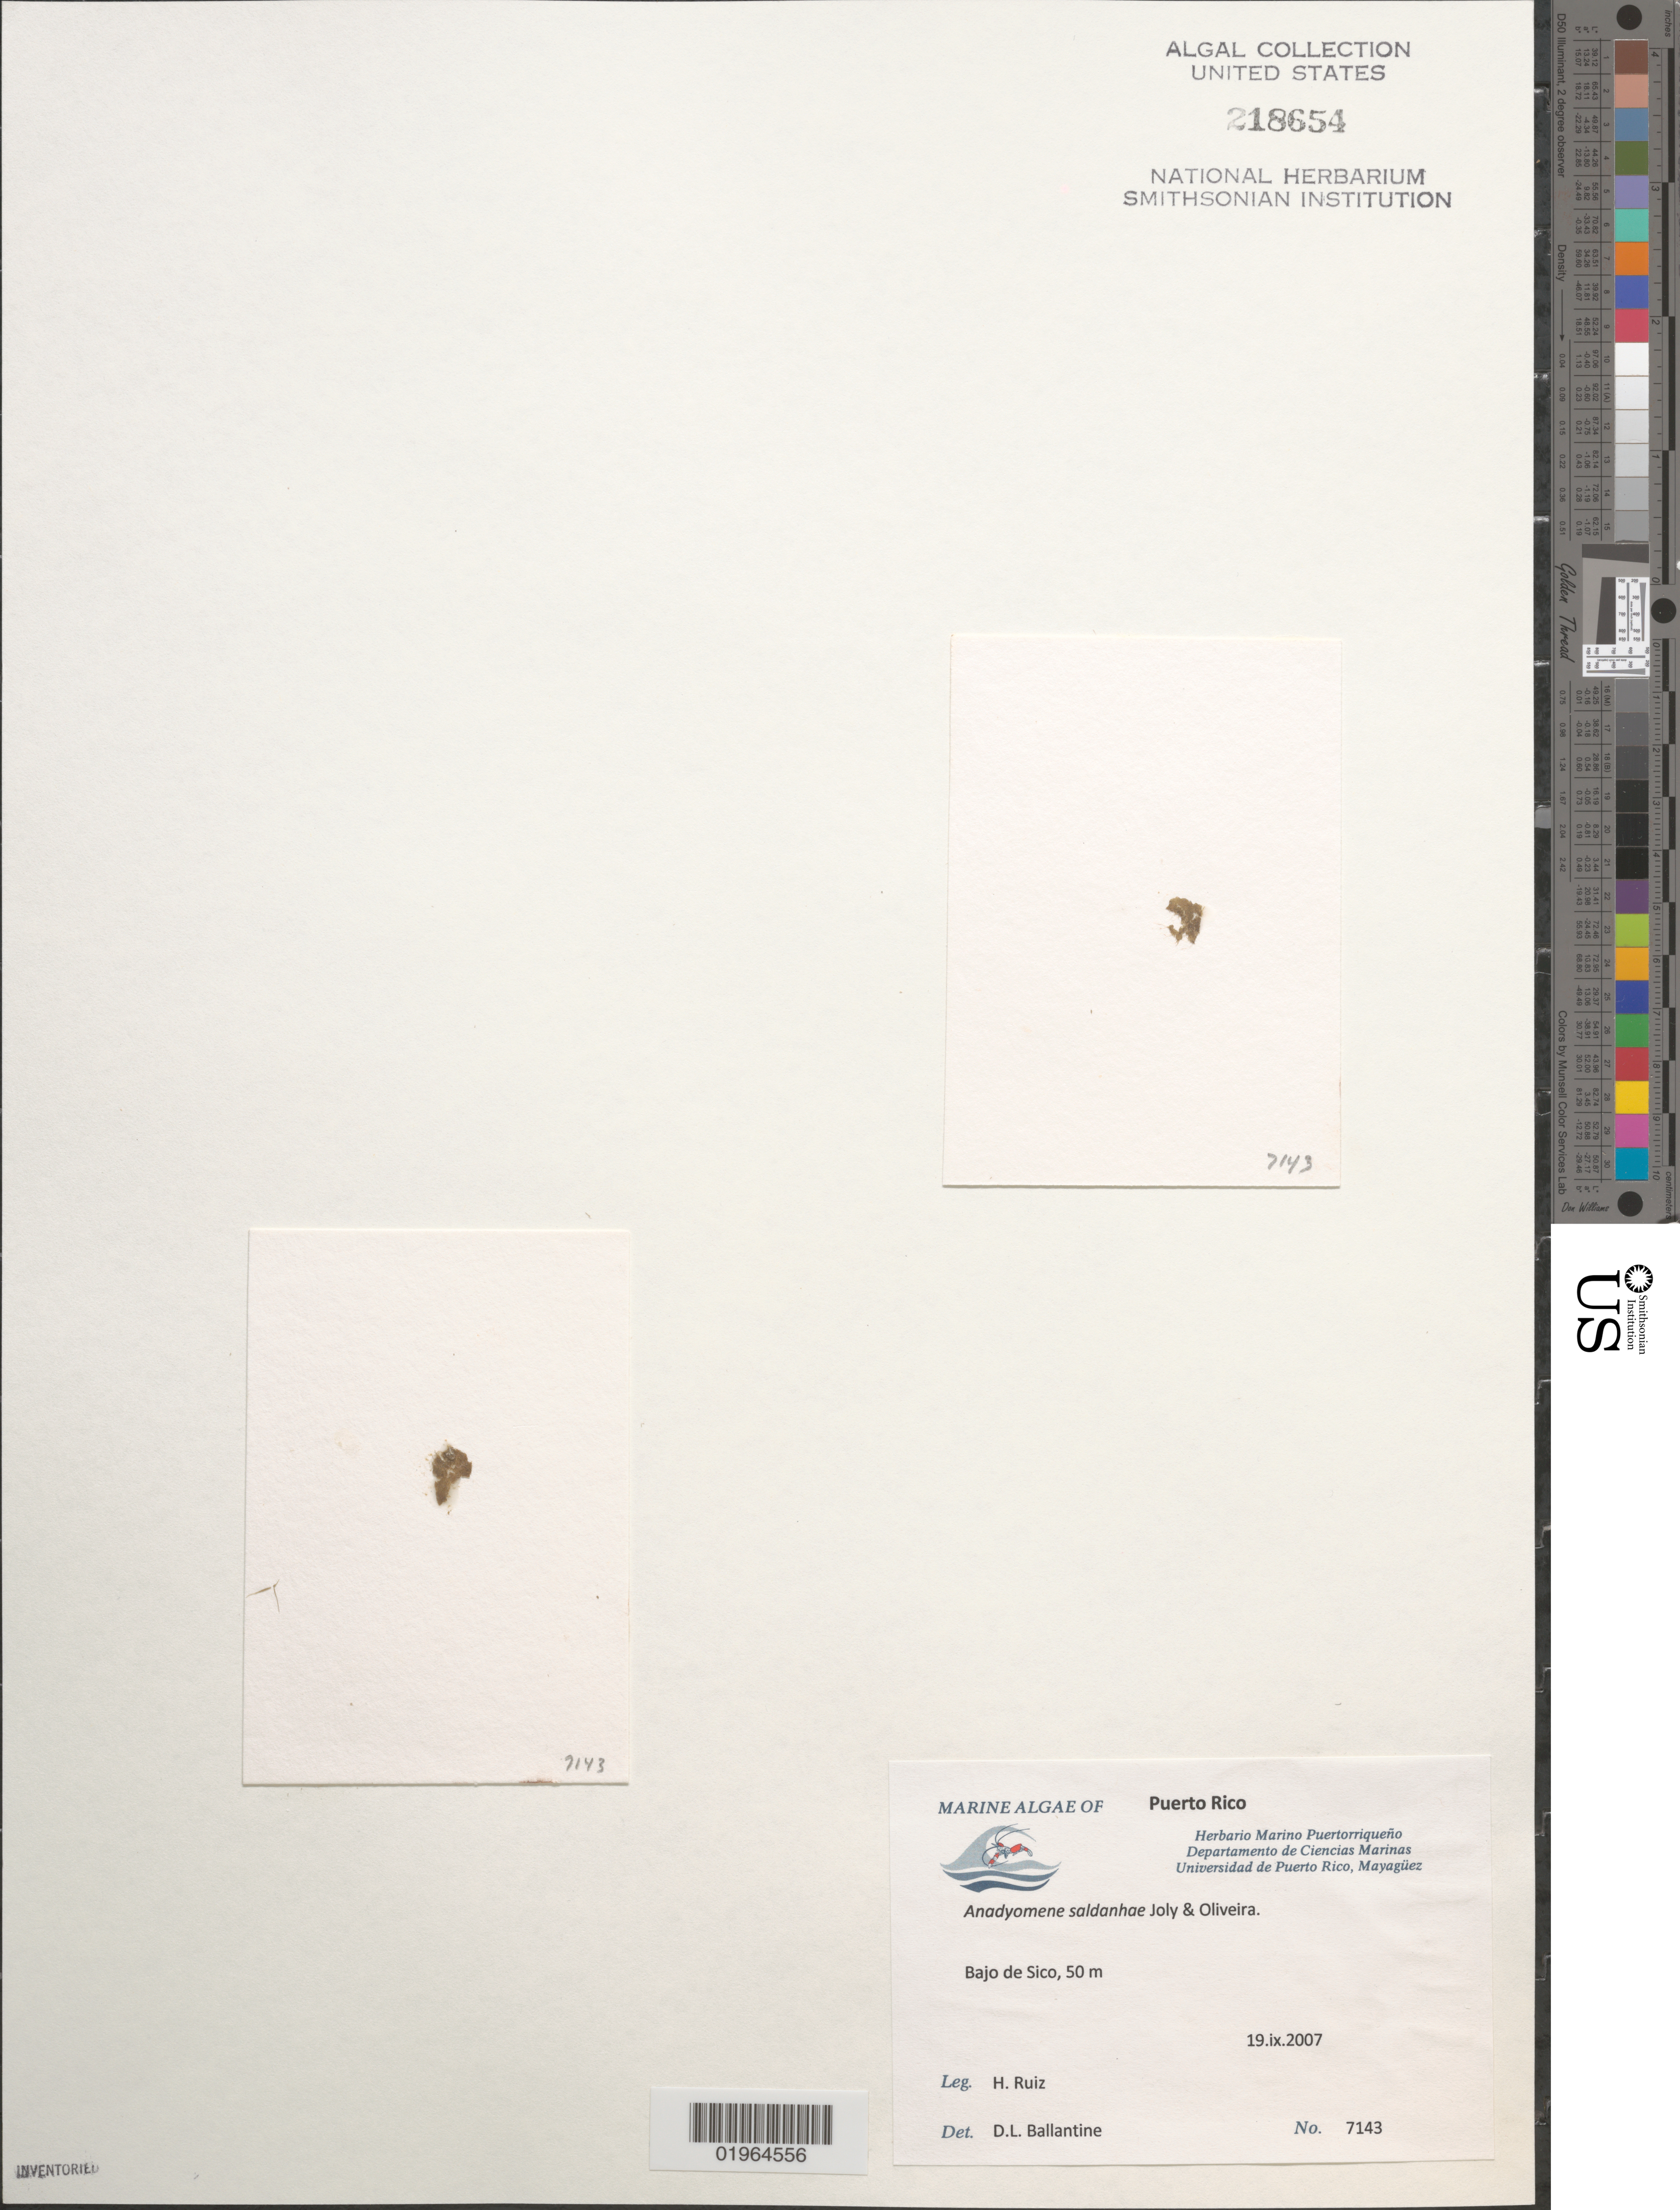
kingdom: Plantae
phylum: Chlorophyta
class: Ulvophyceae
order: Cladophorales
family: Anadyomenaceae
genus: Anadyomene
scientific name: Anadyomene saldanhae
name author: A.B. Joly & E.C. Oliveira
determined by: Ballantine, D. L.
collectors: H. Ruiz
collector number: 7143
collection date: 2007-09-19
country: Puerto Rico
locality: Bajo de Sico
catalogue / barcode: US 218654